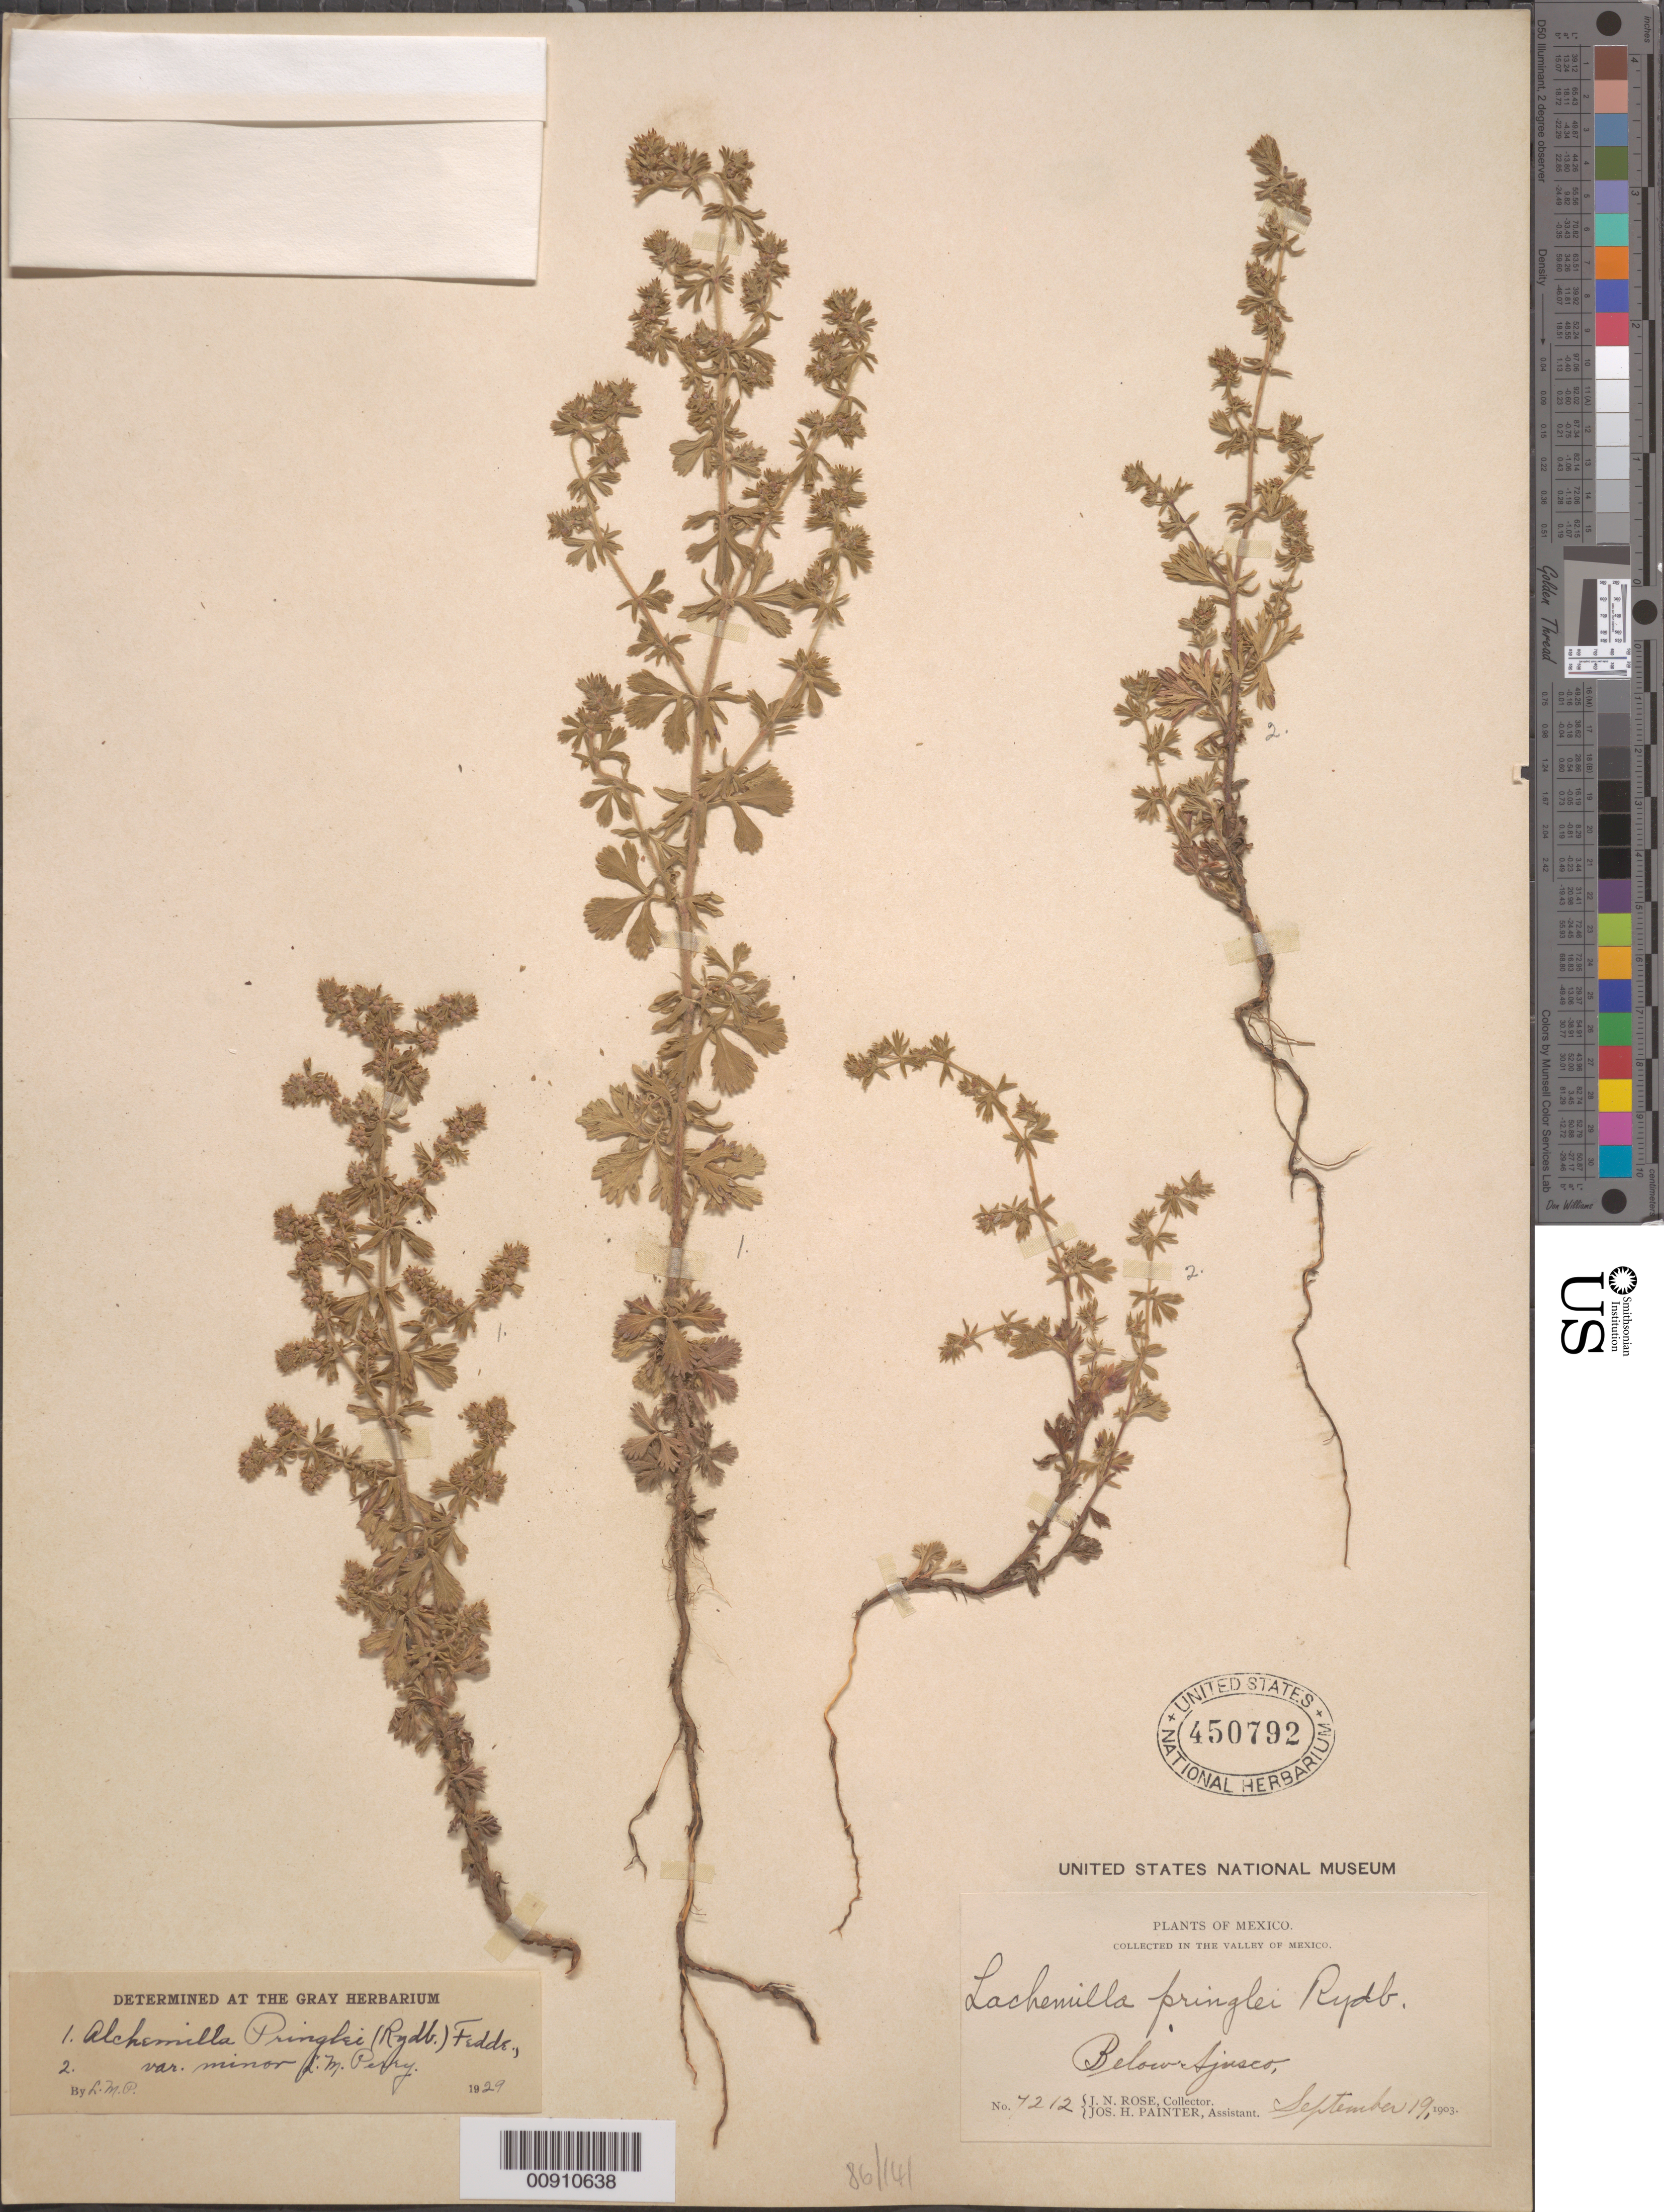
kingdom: Plantae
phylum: Tracheophyta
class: Magnoliopsida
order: Rosales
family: Rosaceae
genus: Lachemilla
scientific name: Lachemilla sibbaldiifolia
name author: (Kunth) Rydb.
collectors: J. N. Rose & J. H. Painter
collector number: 7212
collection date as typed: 19 Sep 1903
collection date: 1903-09-19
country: Mexico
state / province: Distrito Federal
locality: Below Ajusco in the Valley of Mexico.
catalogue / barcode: US 450792